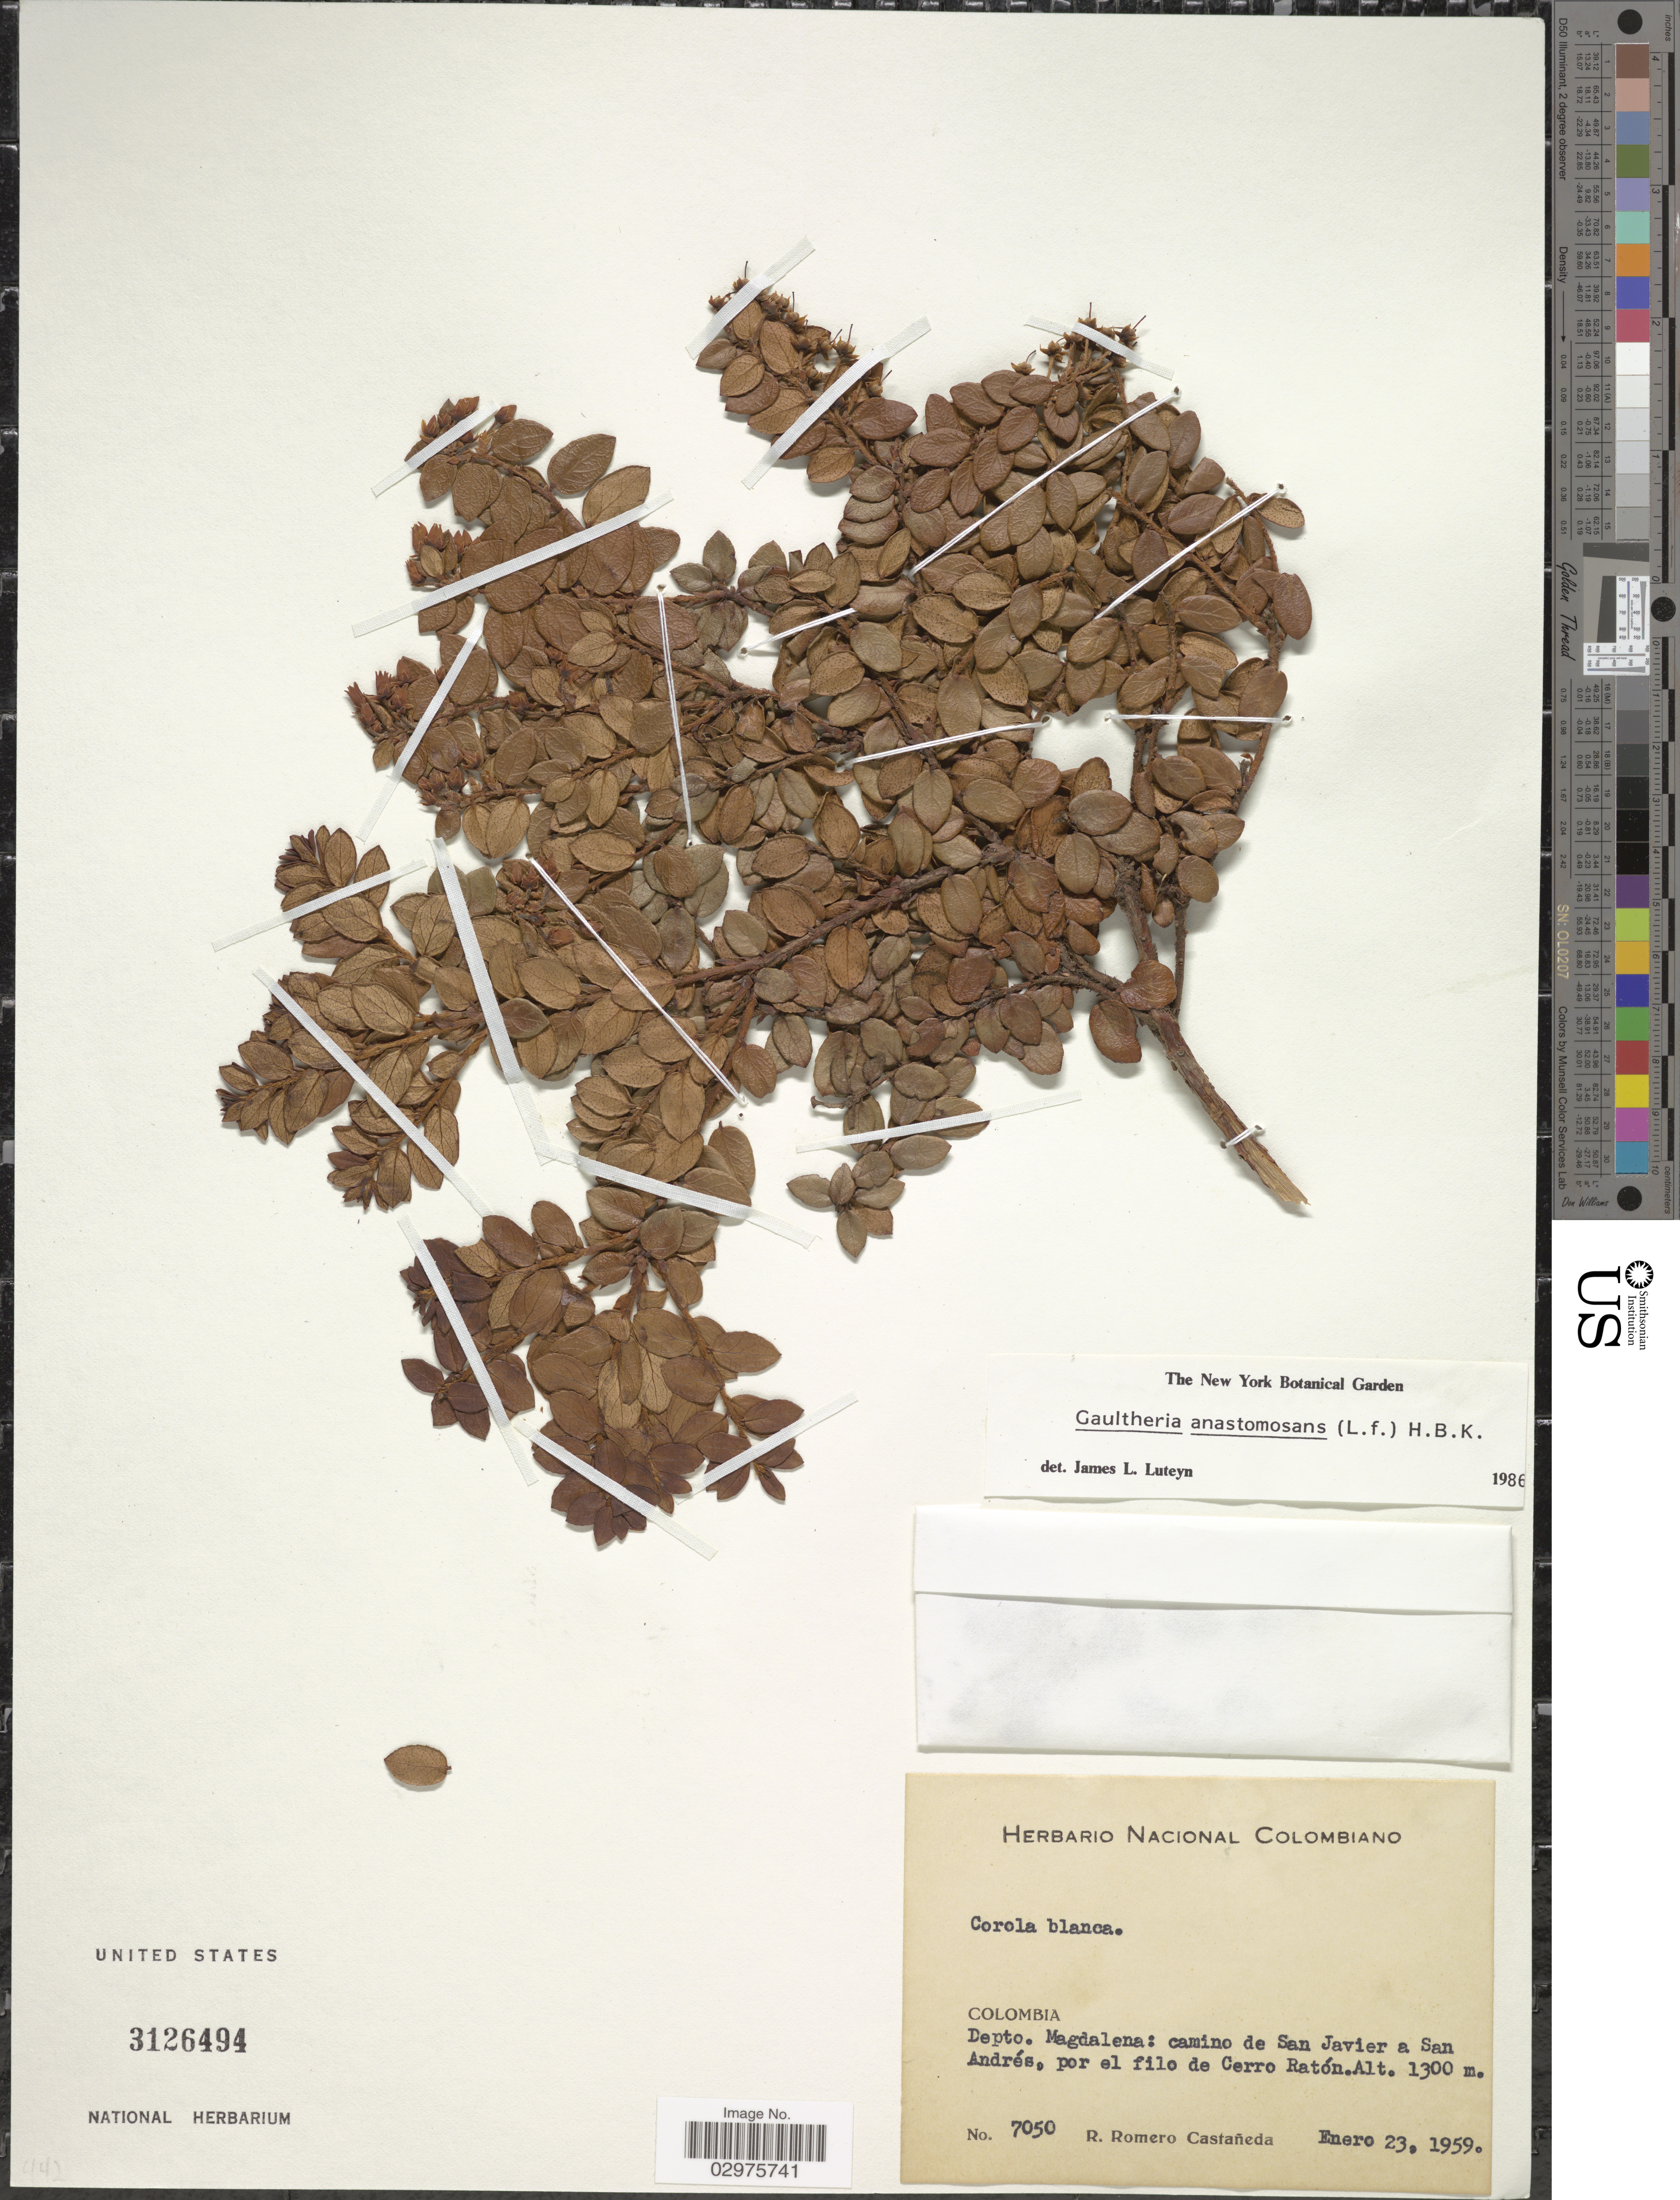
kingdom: Plantae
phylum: Tracheophyta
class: Magnoliopsida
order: Ericales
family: Ericaceae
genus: Gaultheria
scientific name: Gaultheria anastomosans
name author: (L. f.) Kunth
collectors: R. Romero Castañeda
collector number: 7050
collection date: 1959-01-23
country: Colombia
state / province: Magdalena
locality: Depto. Magdalena: camino de San Javier a San Andrés, por el filo de Cerro Ratón.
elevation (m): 1300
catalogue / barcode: US 3126494